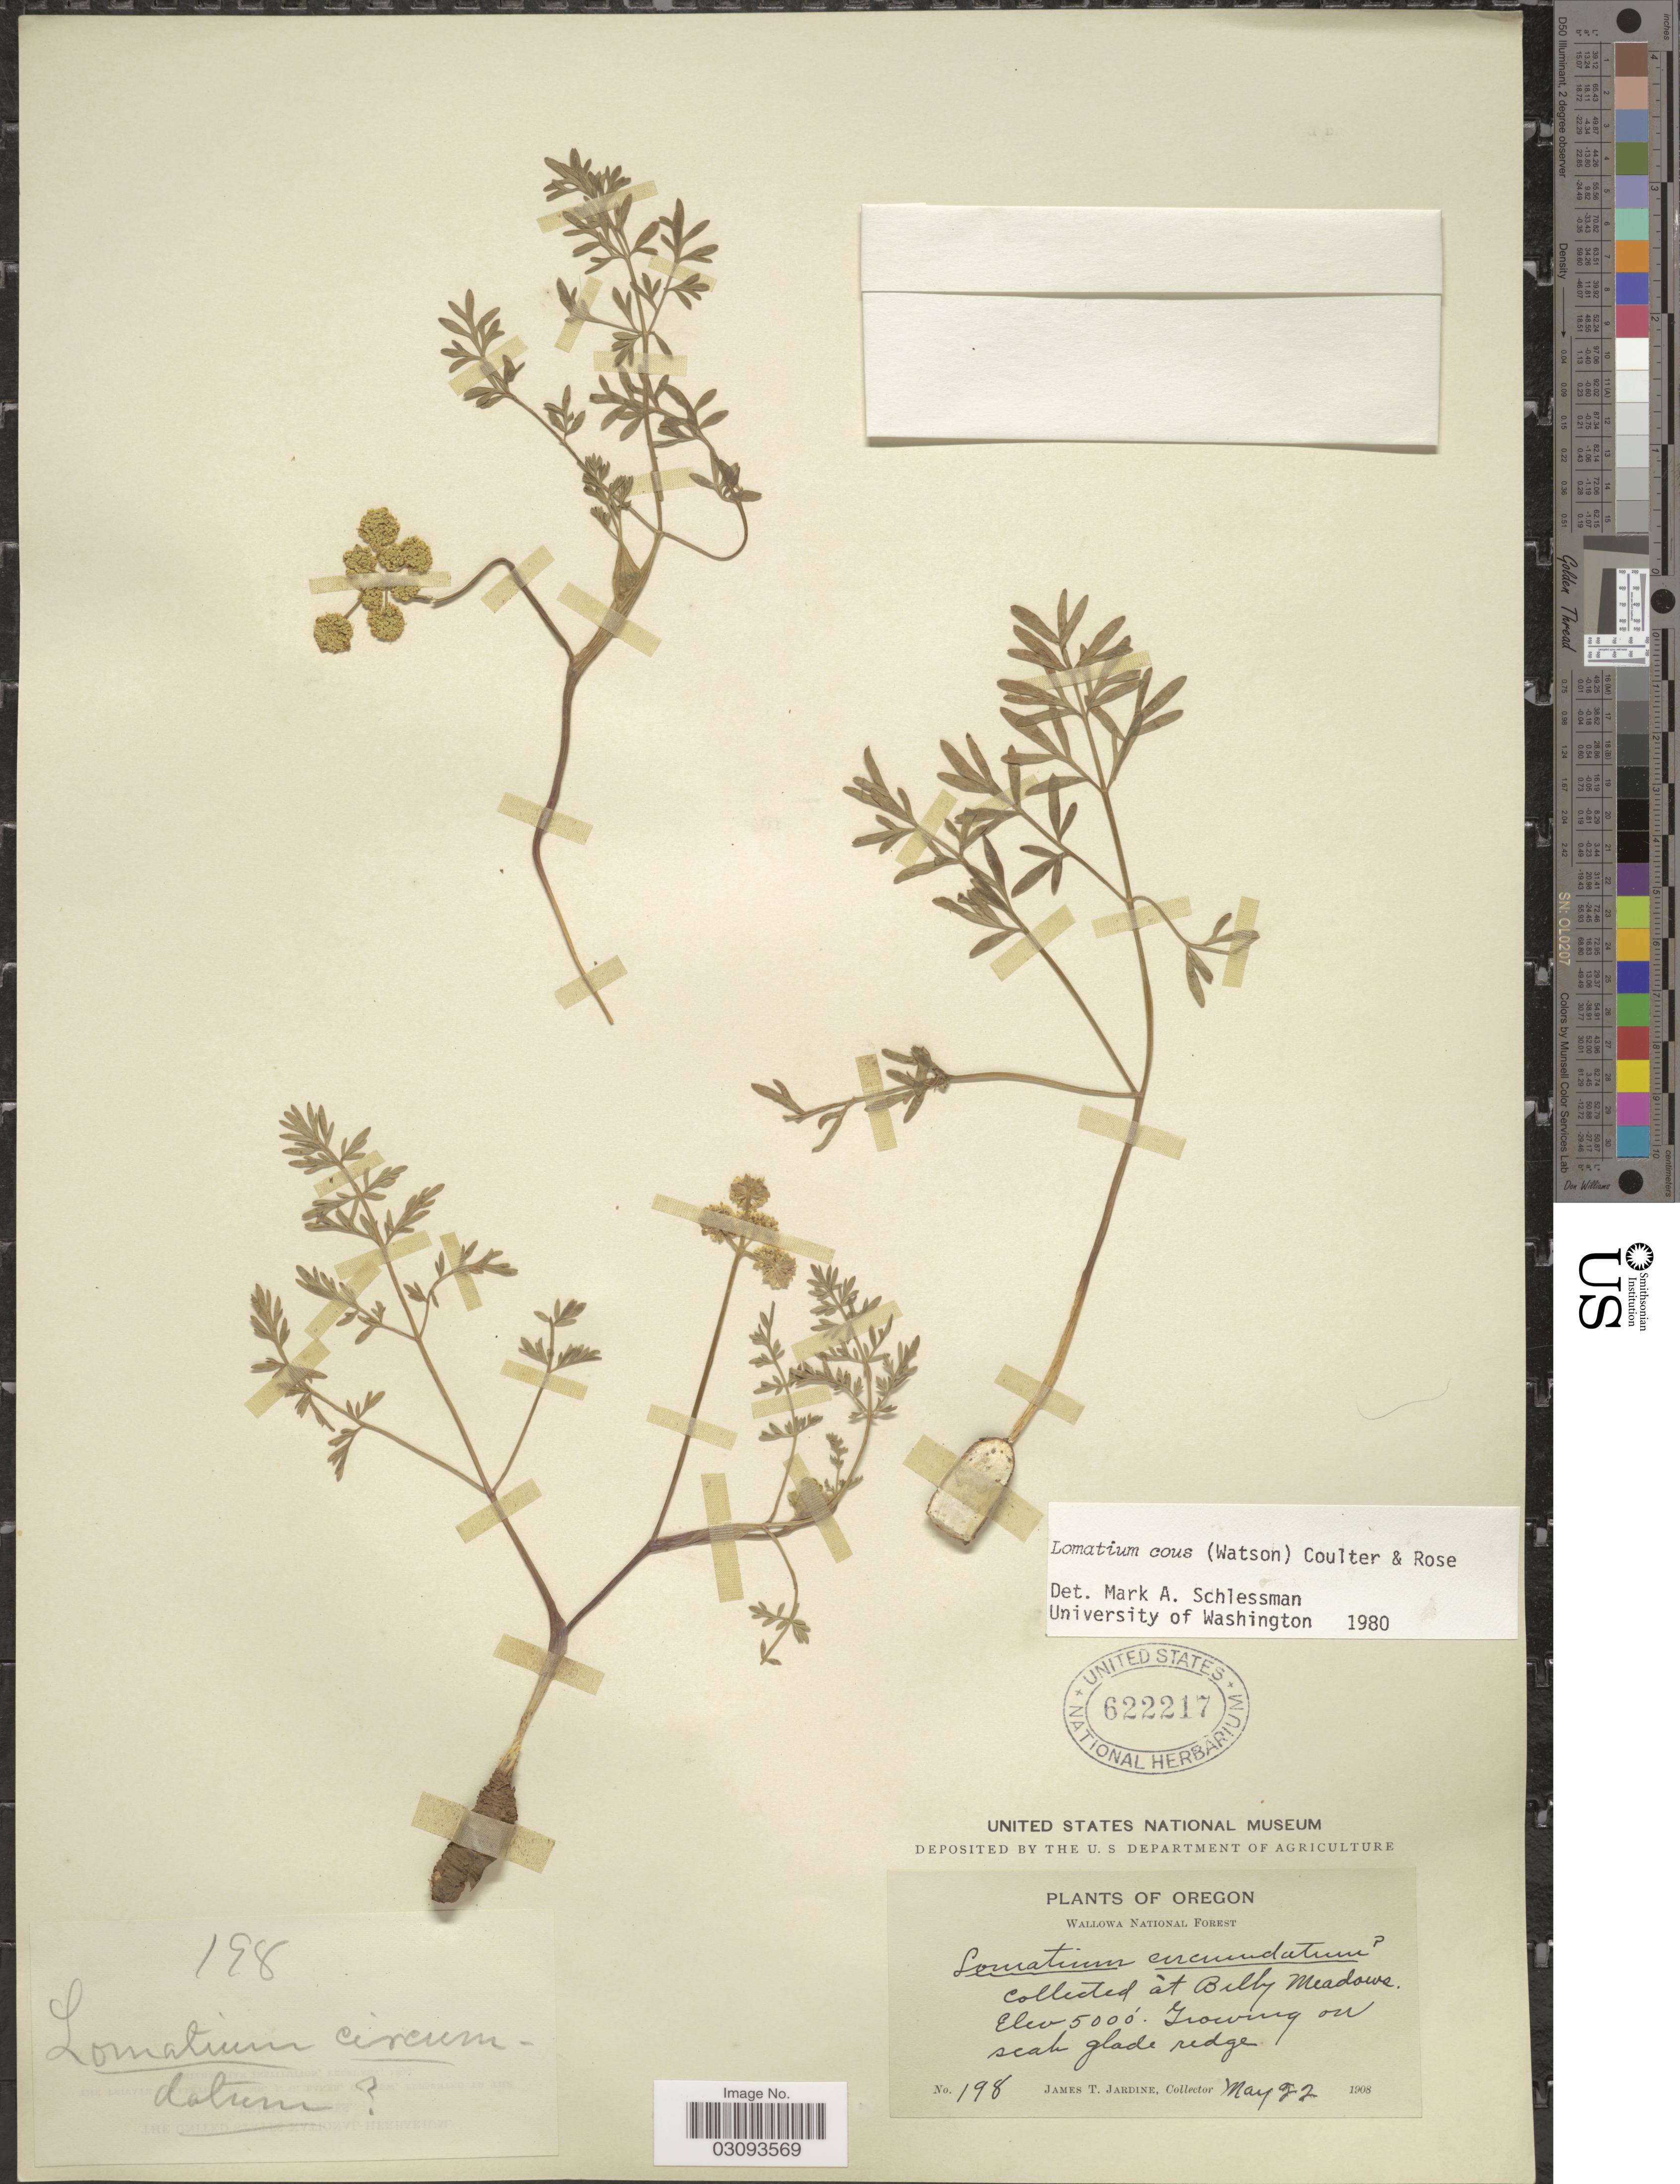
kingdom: Plantae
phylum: Tracheophyta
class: Magnoliopsida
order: Apiales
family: Apiaceae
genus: Lomatium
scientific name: Lomatium cous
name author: (S. Watson) J.M. Coult. & Rose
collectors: J. T. Jardine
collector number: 198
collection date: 1908-05-22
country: United States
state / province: Oregon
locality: Wallowa National Forest. Billy Meadows.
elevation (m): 1524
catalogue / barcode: US 622217